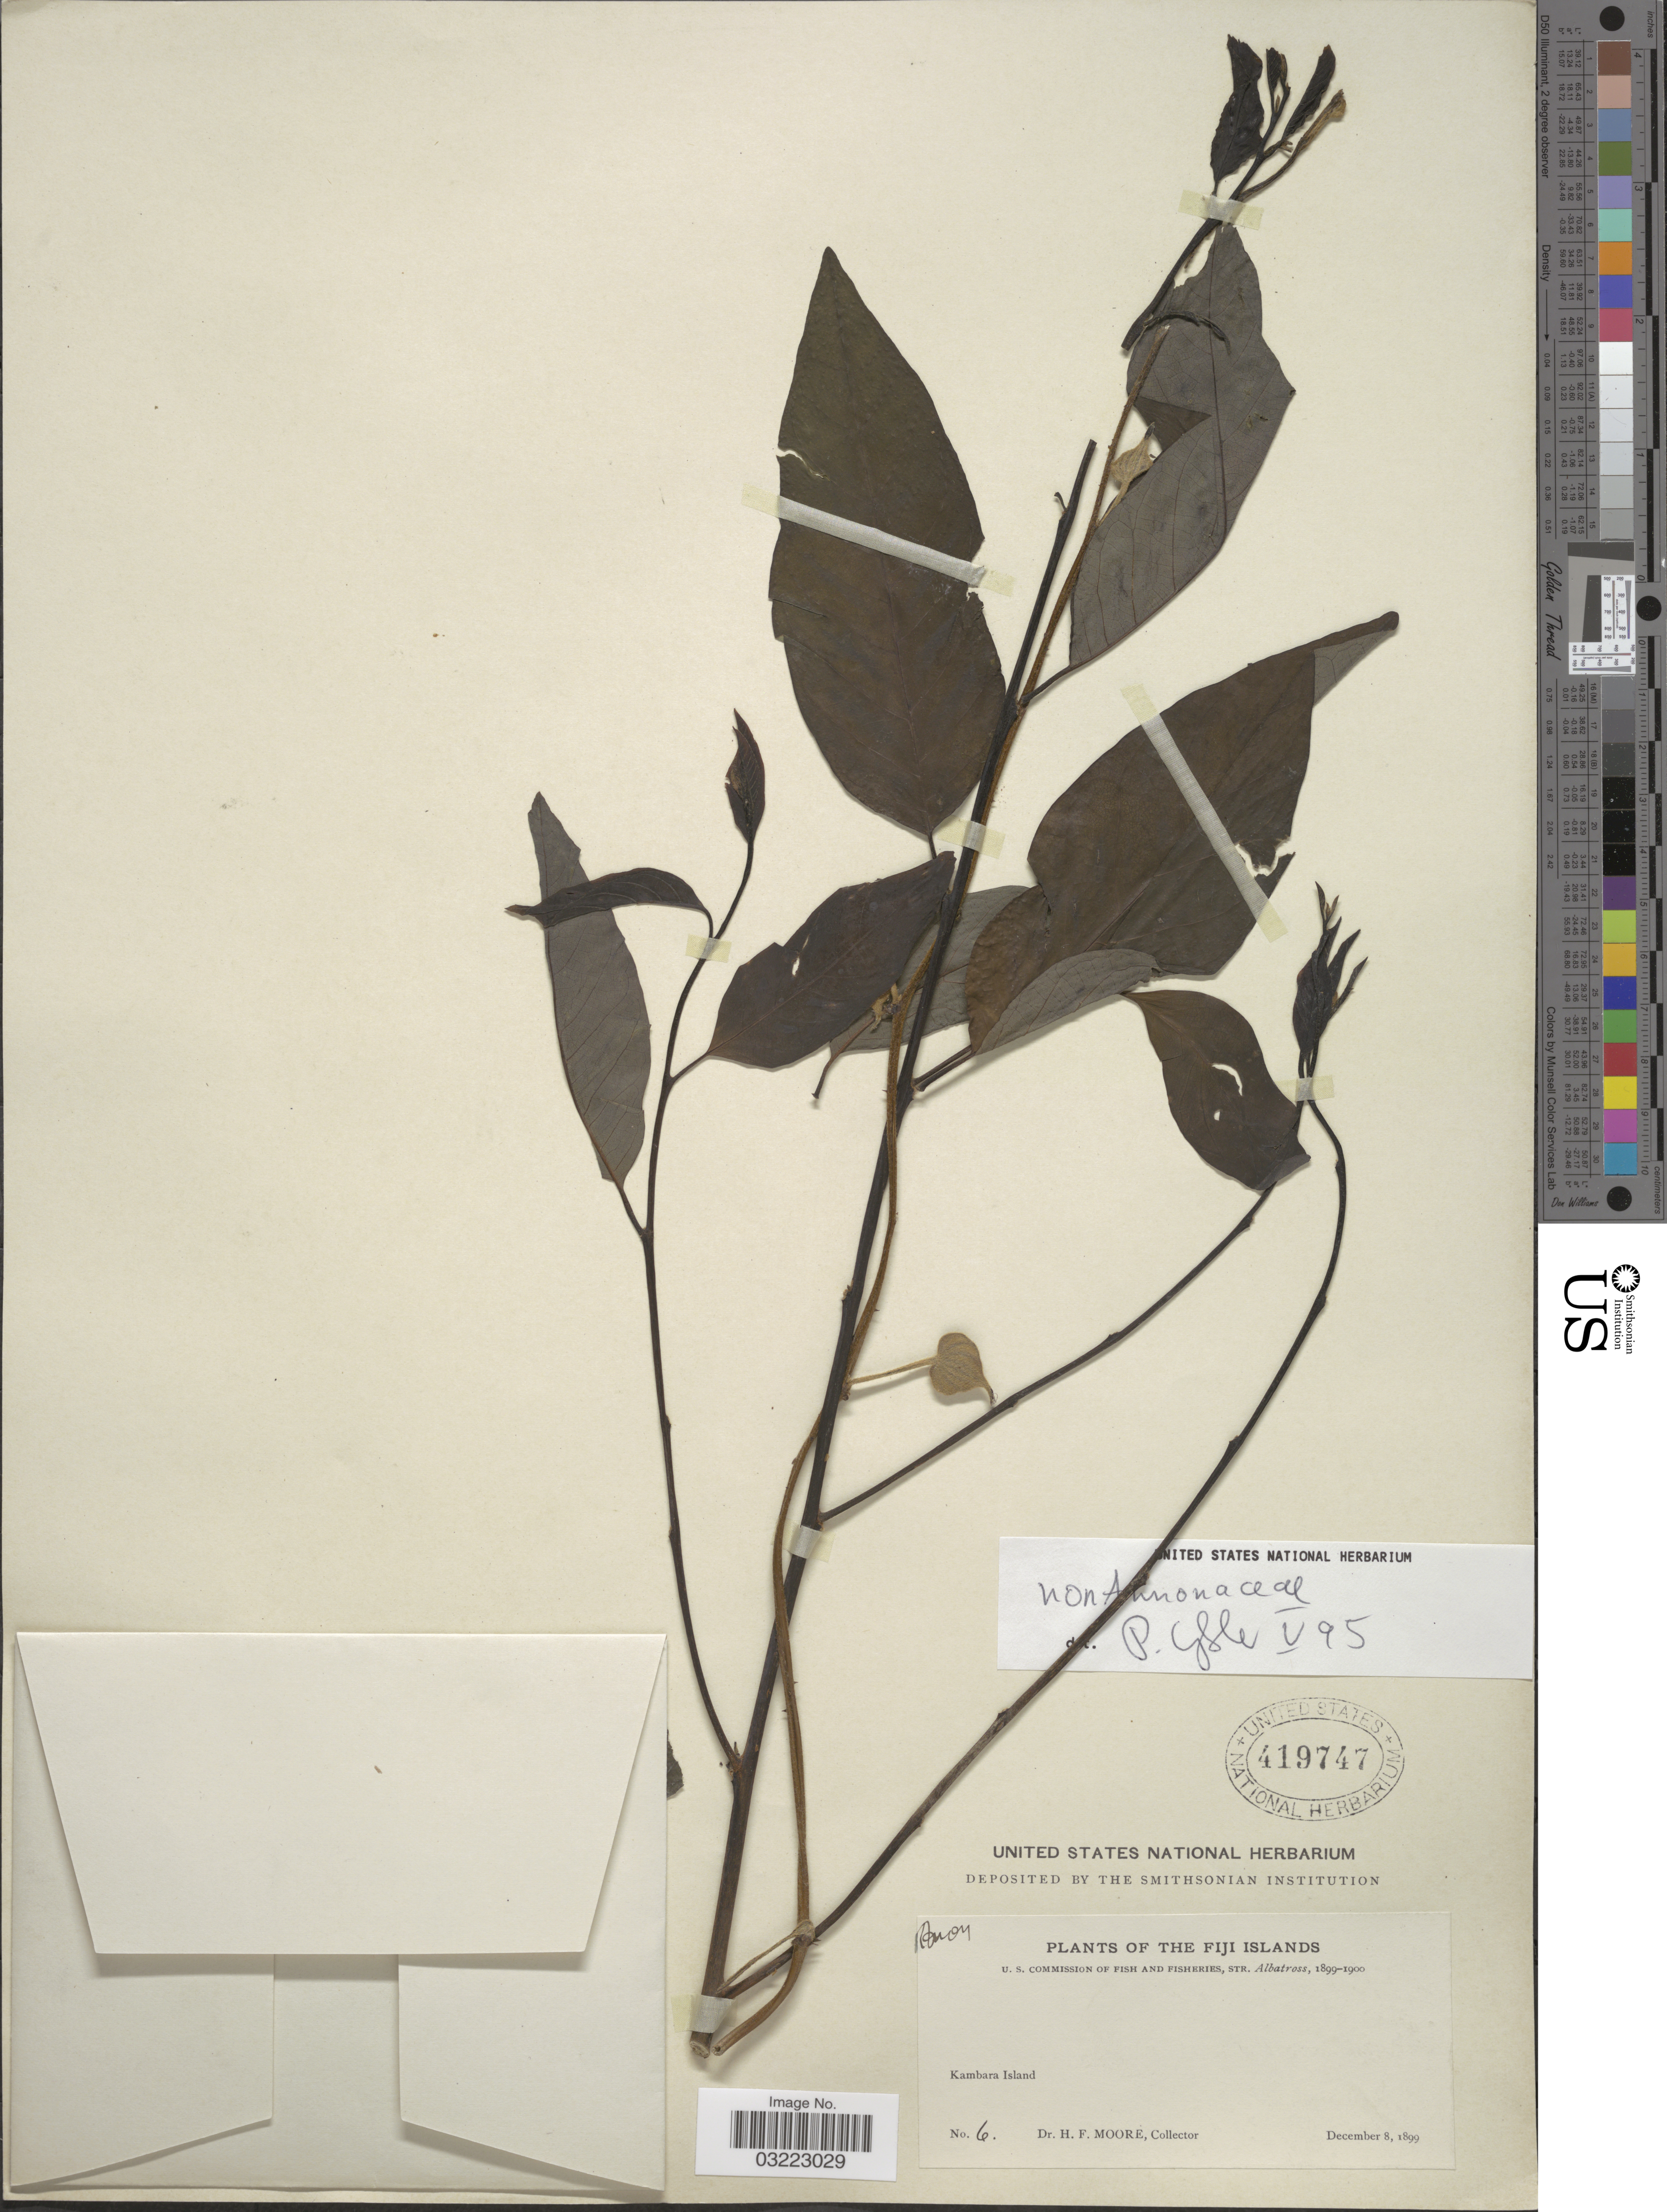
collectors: H. F. Moore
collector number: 6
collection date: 1899-12-08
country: Fiji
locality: The Fiji Islands. Kambara Island.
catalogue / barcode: US 419747